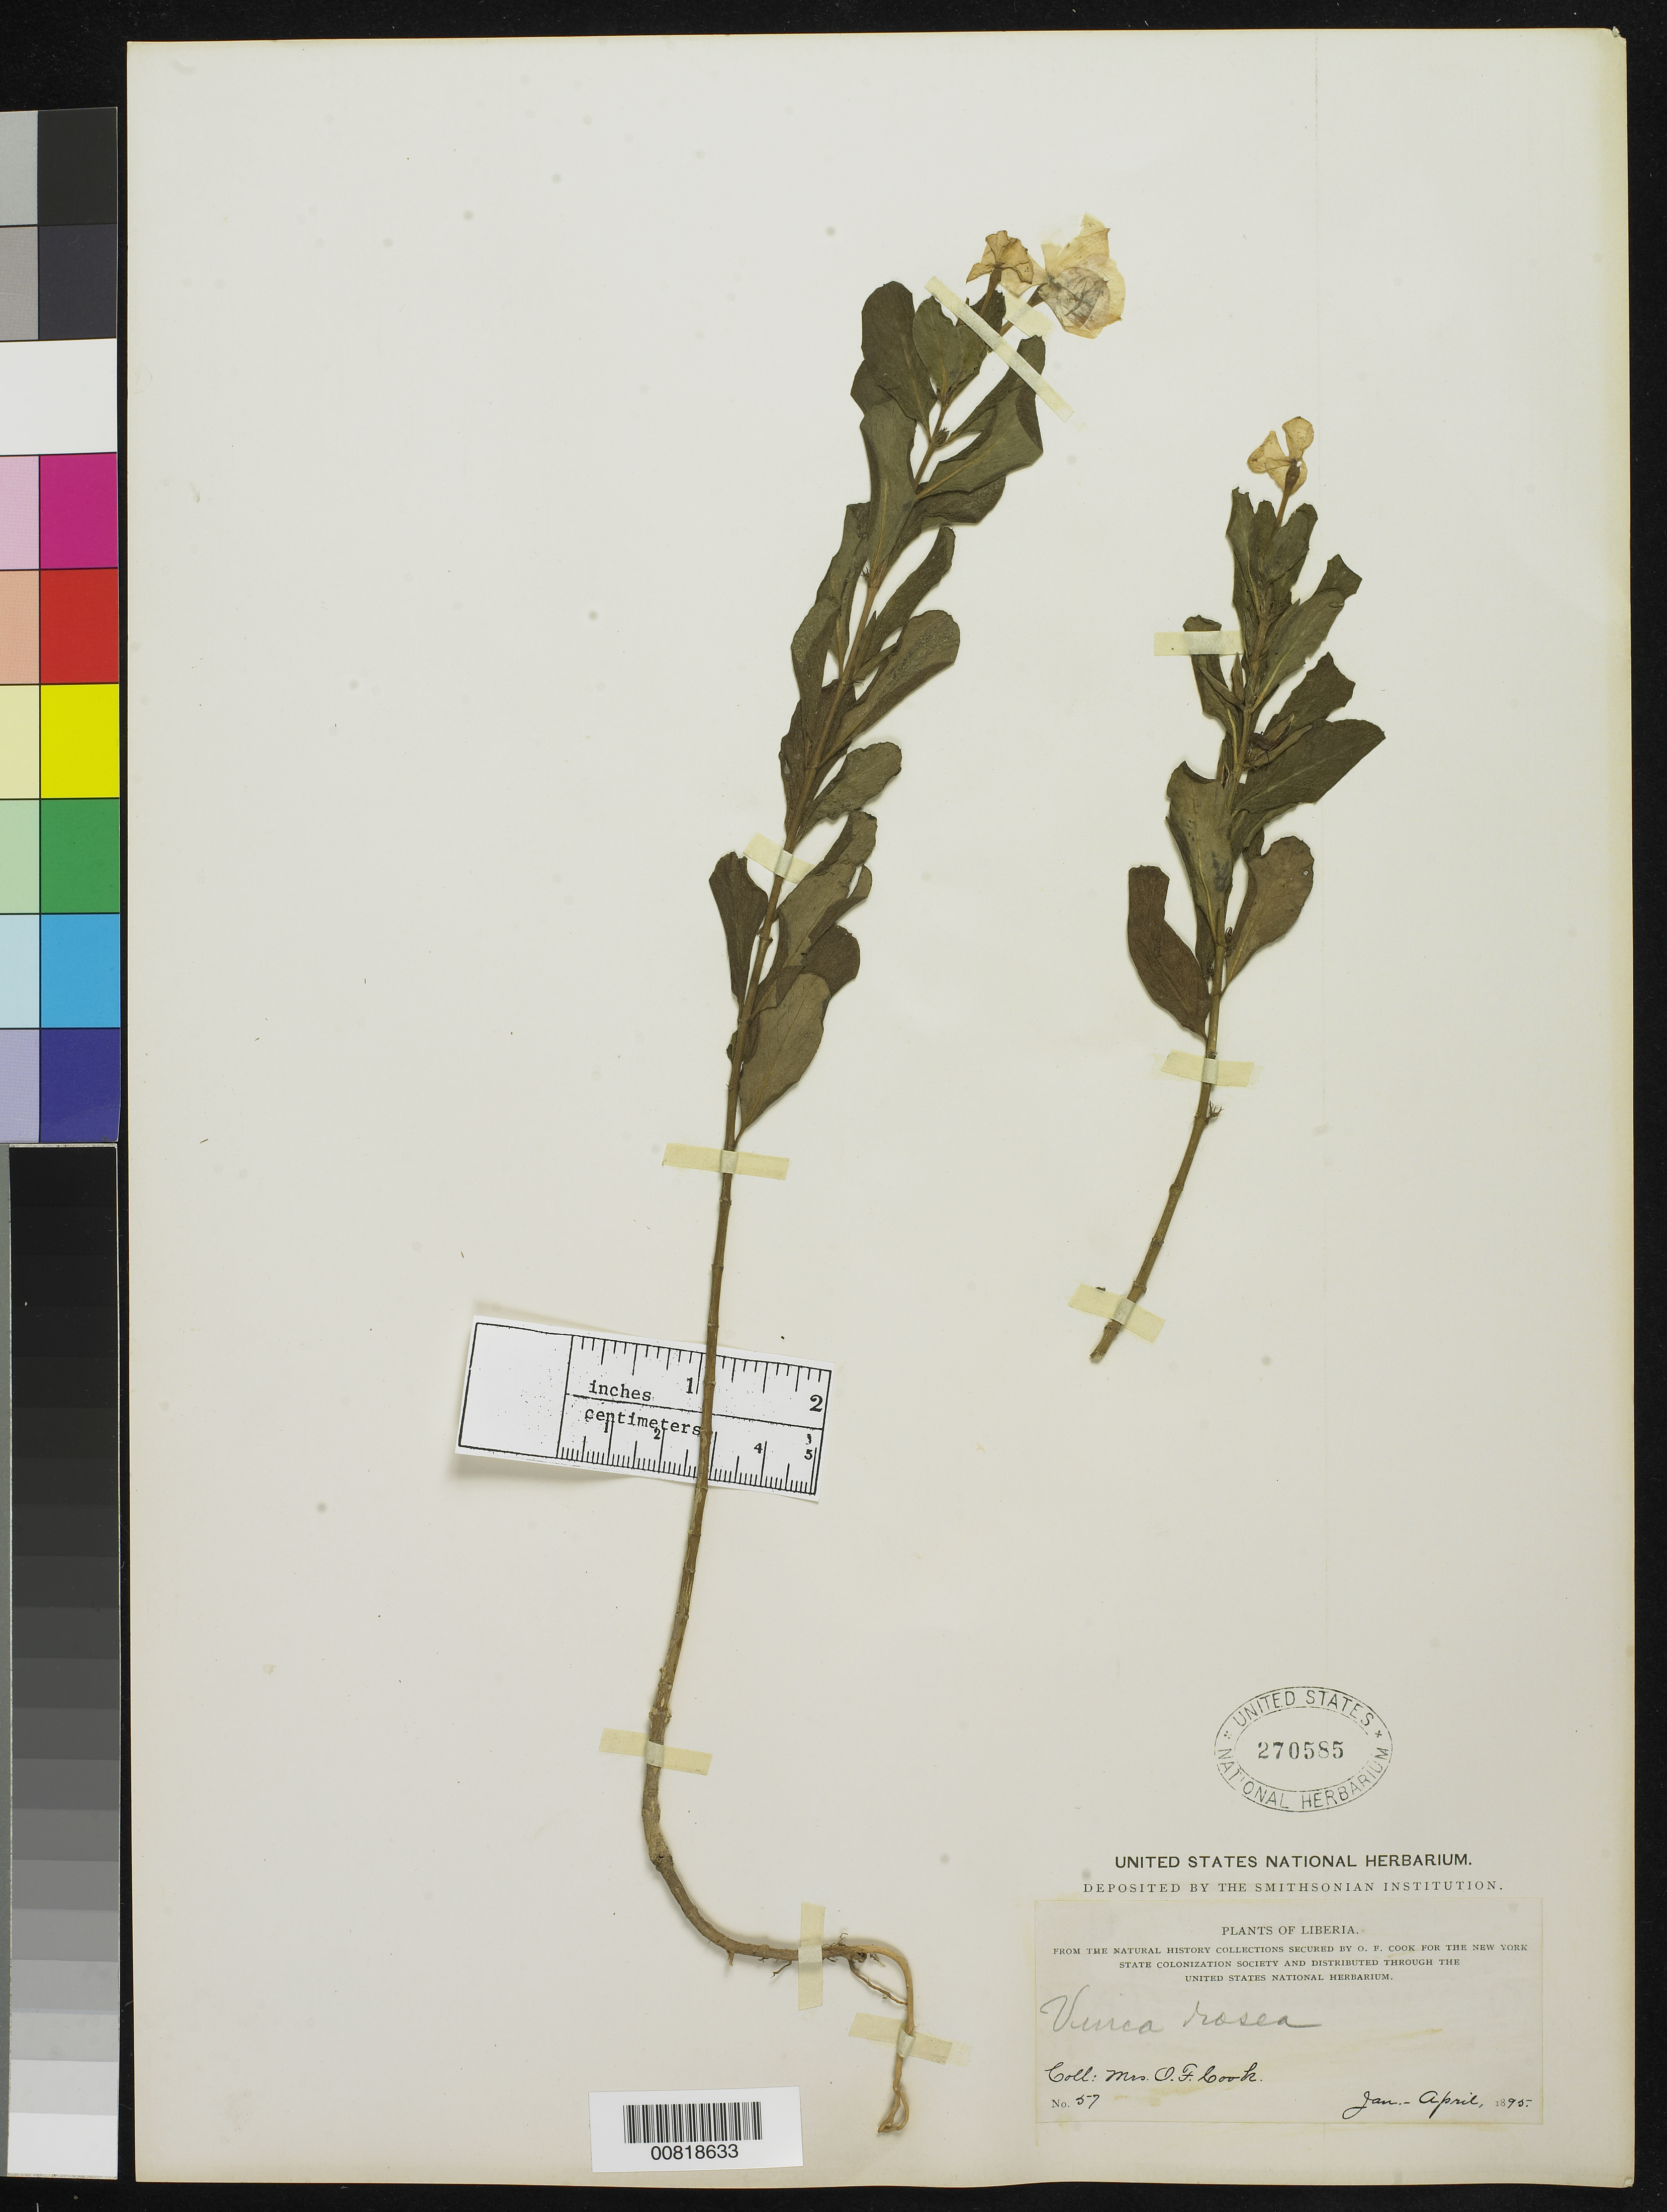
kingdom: Plantae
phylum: Tracheophyta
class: Magnoliopsida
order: Gentianales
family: Apocynaceae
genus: Vinca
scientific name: Vinca rosea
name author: L.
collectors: Alice C. Cook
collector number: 51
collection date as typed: Jan 1895 to -- Apr 1895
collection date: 1895-01/1895-04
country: Liberia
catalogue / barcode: US 270585